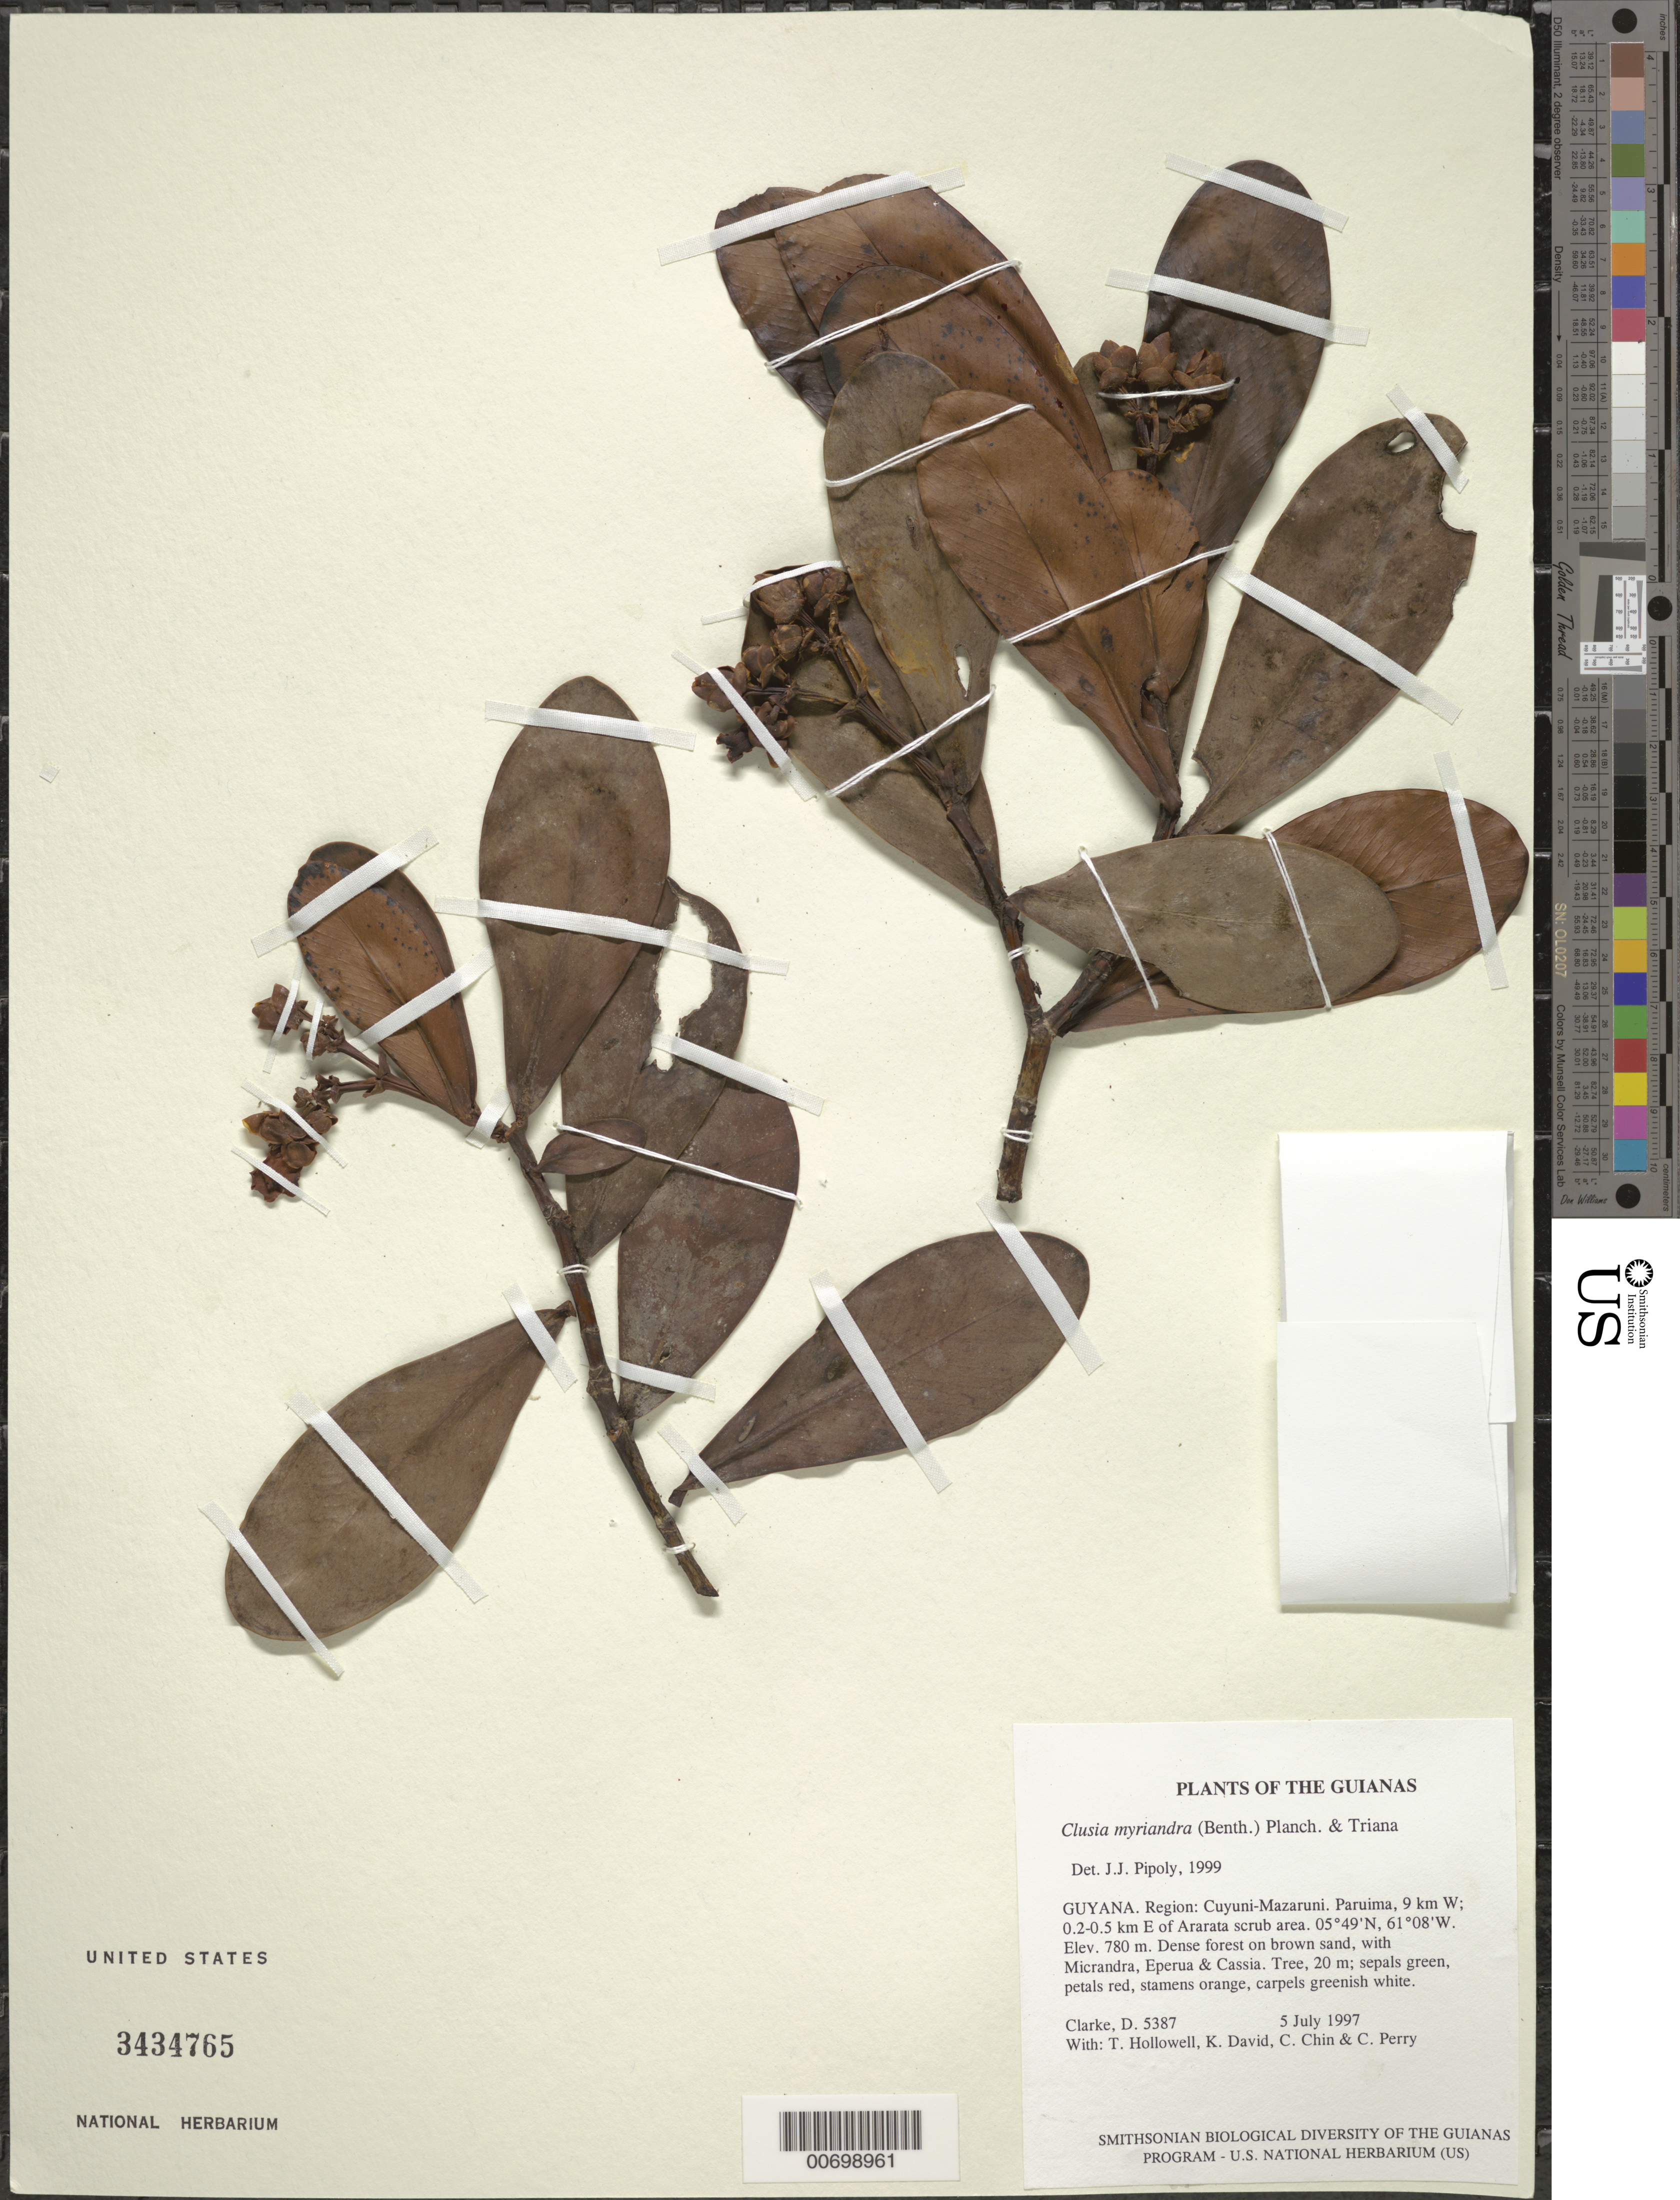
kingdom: Plantae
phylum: Tracheophyta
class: Magnoliopsida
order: Malpighiales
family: Clusiaceae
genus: Clusia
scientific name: Clusia myriandra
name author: (Benth.) Planch. & Triana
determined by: Pipoly, J. J., III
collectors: H. D. Clarke, T. Hollowell, K. David, C. Chin & C. Perry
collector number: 5387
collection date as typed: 5 July 1997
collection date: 1997-07-05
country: Guyana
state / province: Cuyuni-Mazaruni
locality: Paruima, 9 km W; 0.2-0.5 km E of Ararata scrub area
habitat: Dense forest on brown sand, with Micrandra, Eperua & Cassia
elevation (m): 780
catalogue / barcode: US 3434765